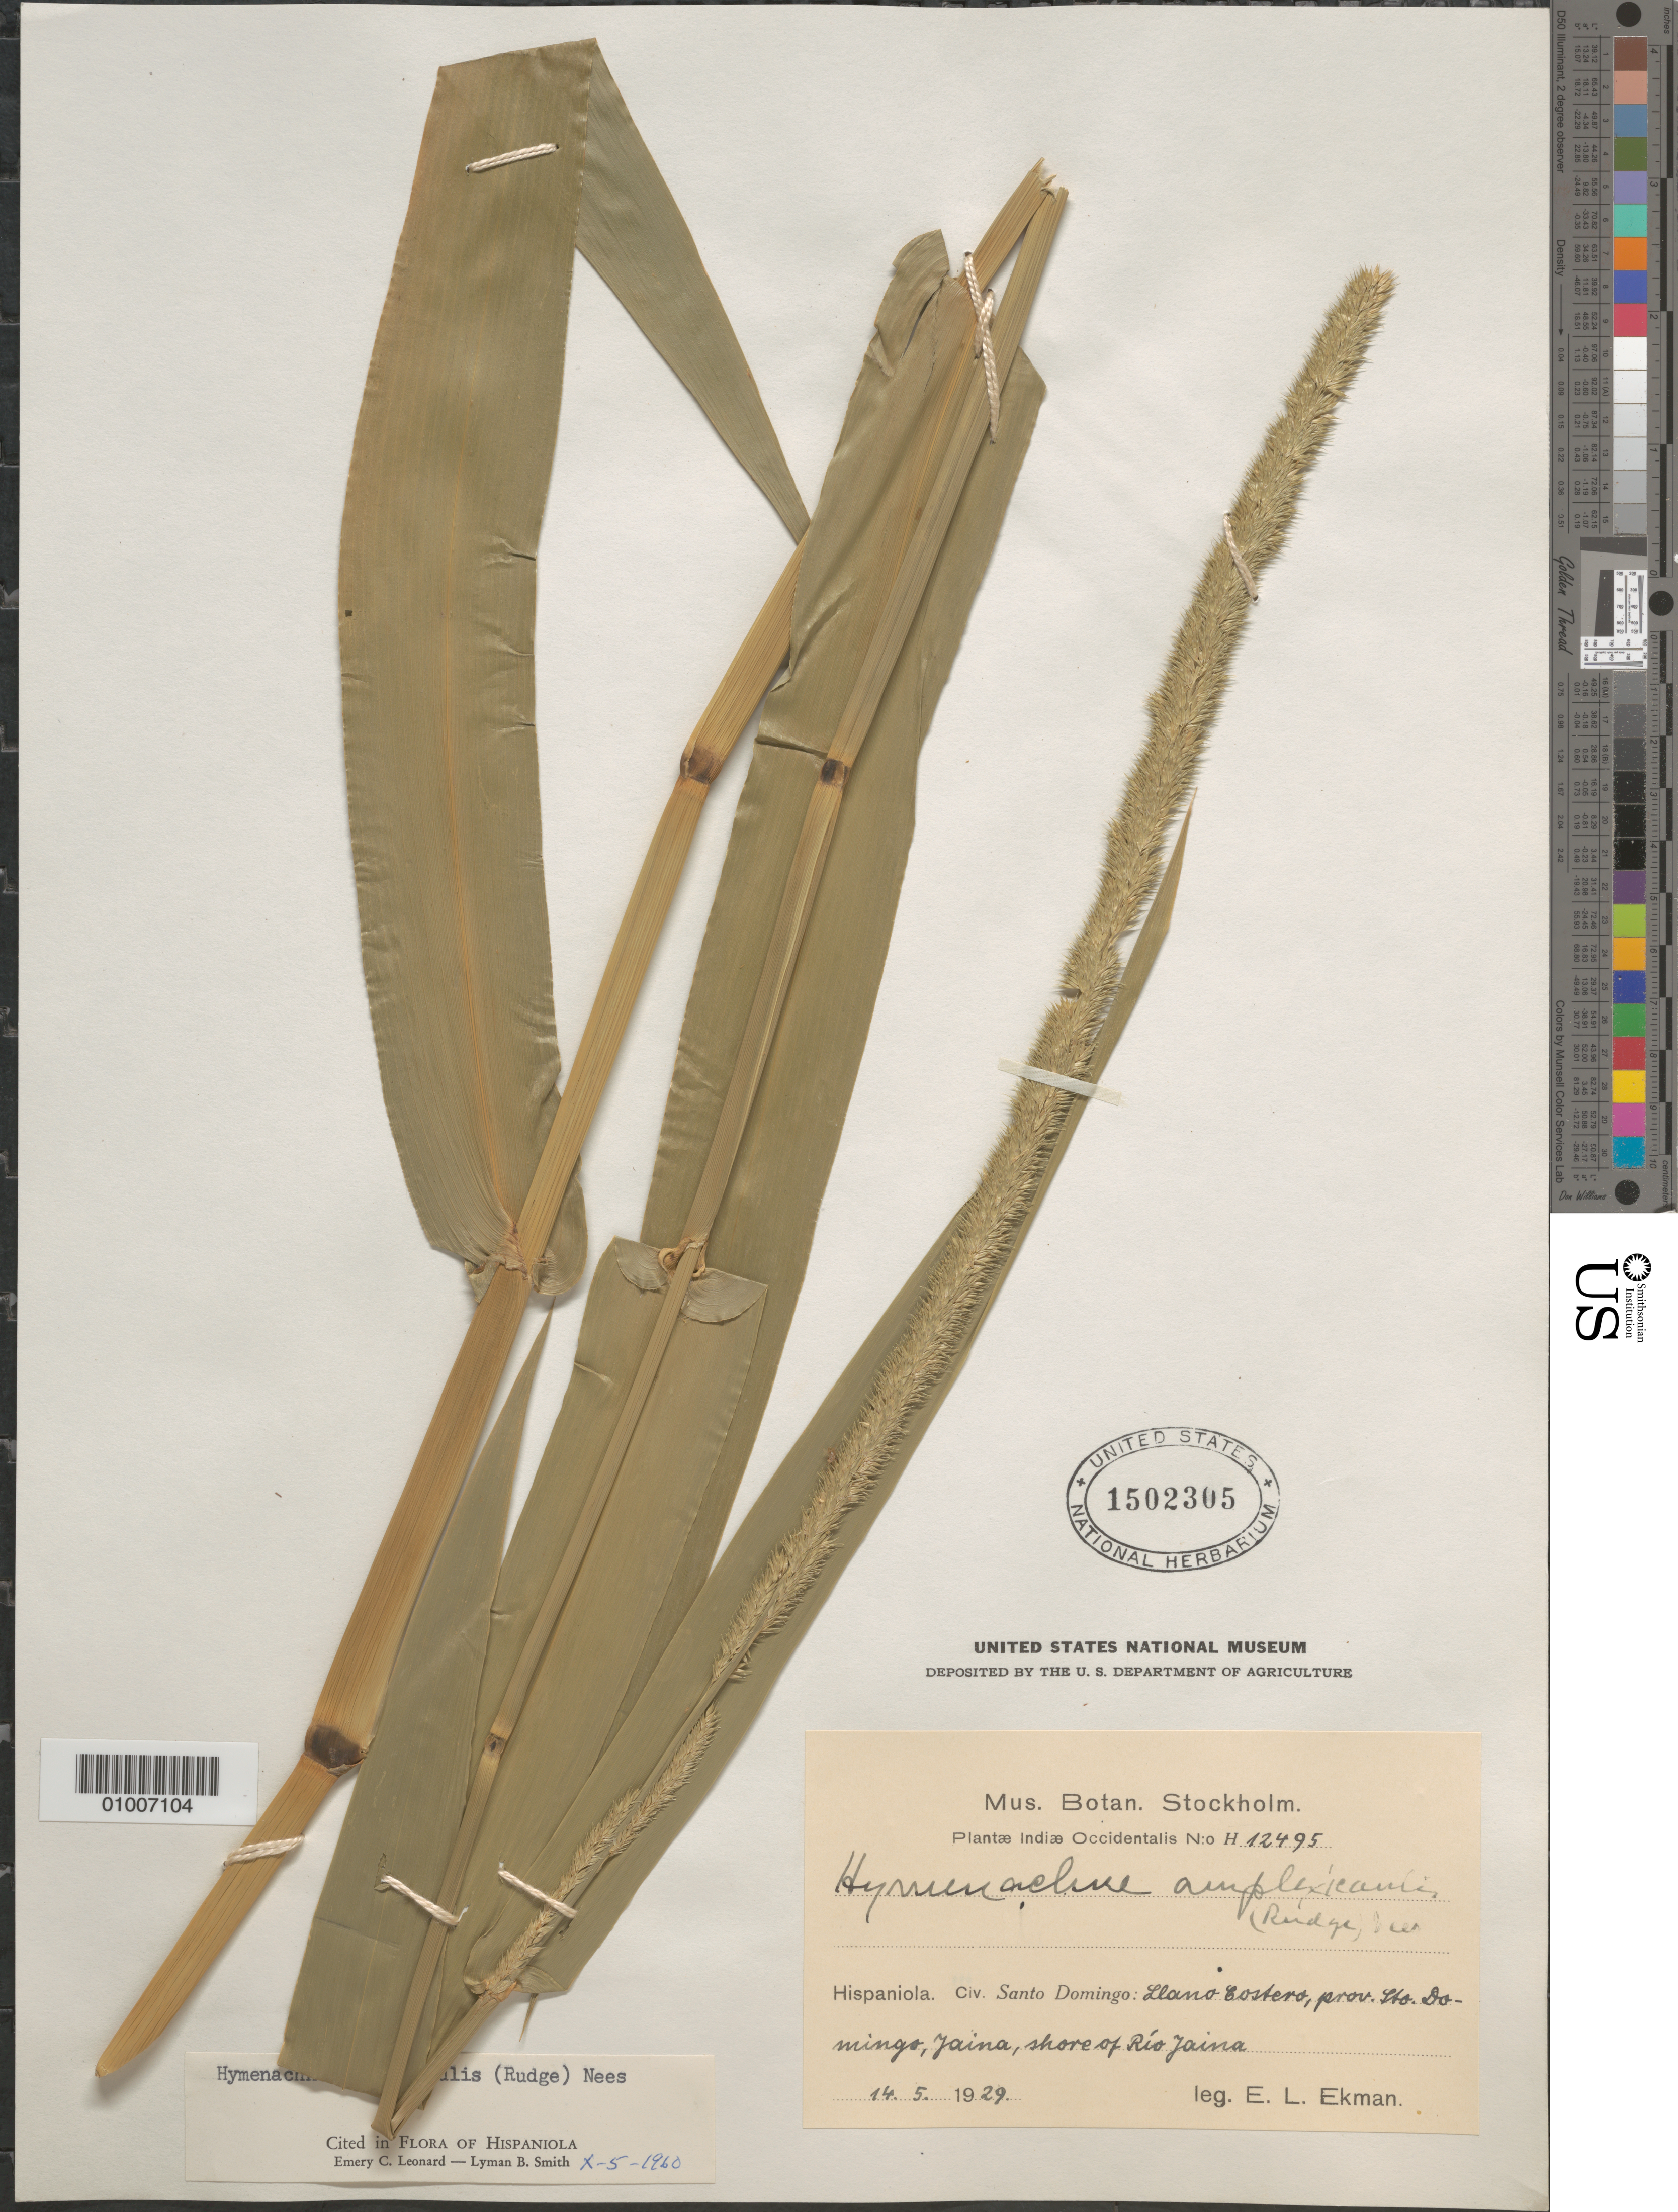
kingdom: Plantae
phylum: Tracheophyta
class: Liliopsida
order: Poales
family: Poaceae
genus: Hymenachne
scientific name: Hymenachne amplexicaulis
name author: (Rudge) Nees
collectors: E. L. Ekman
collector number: H 12495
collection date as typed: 14 May 1929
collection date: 1929-05-14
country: Dominican Republic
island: Hispaniola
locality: Prov. of Santo Domingo, shore of Rio Jaina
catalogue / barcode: US 1502305